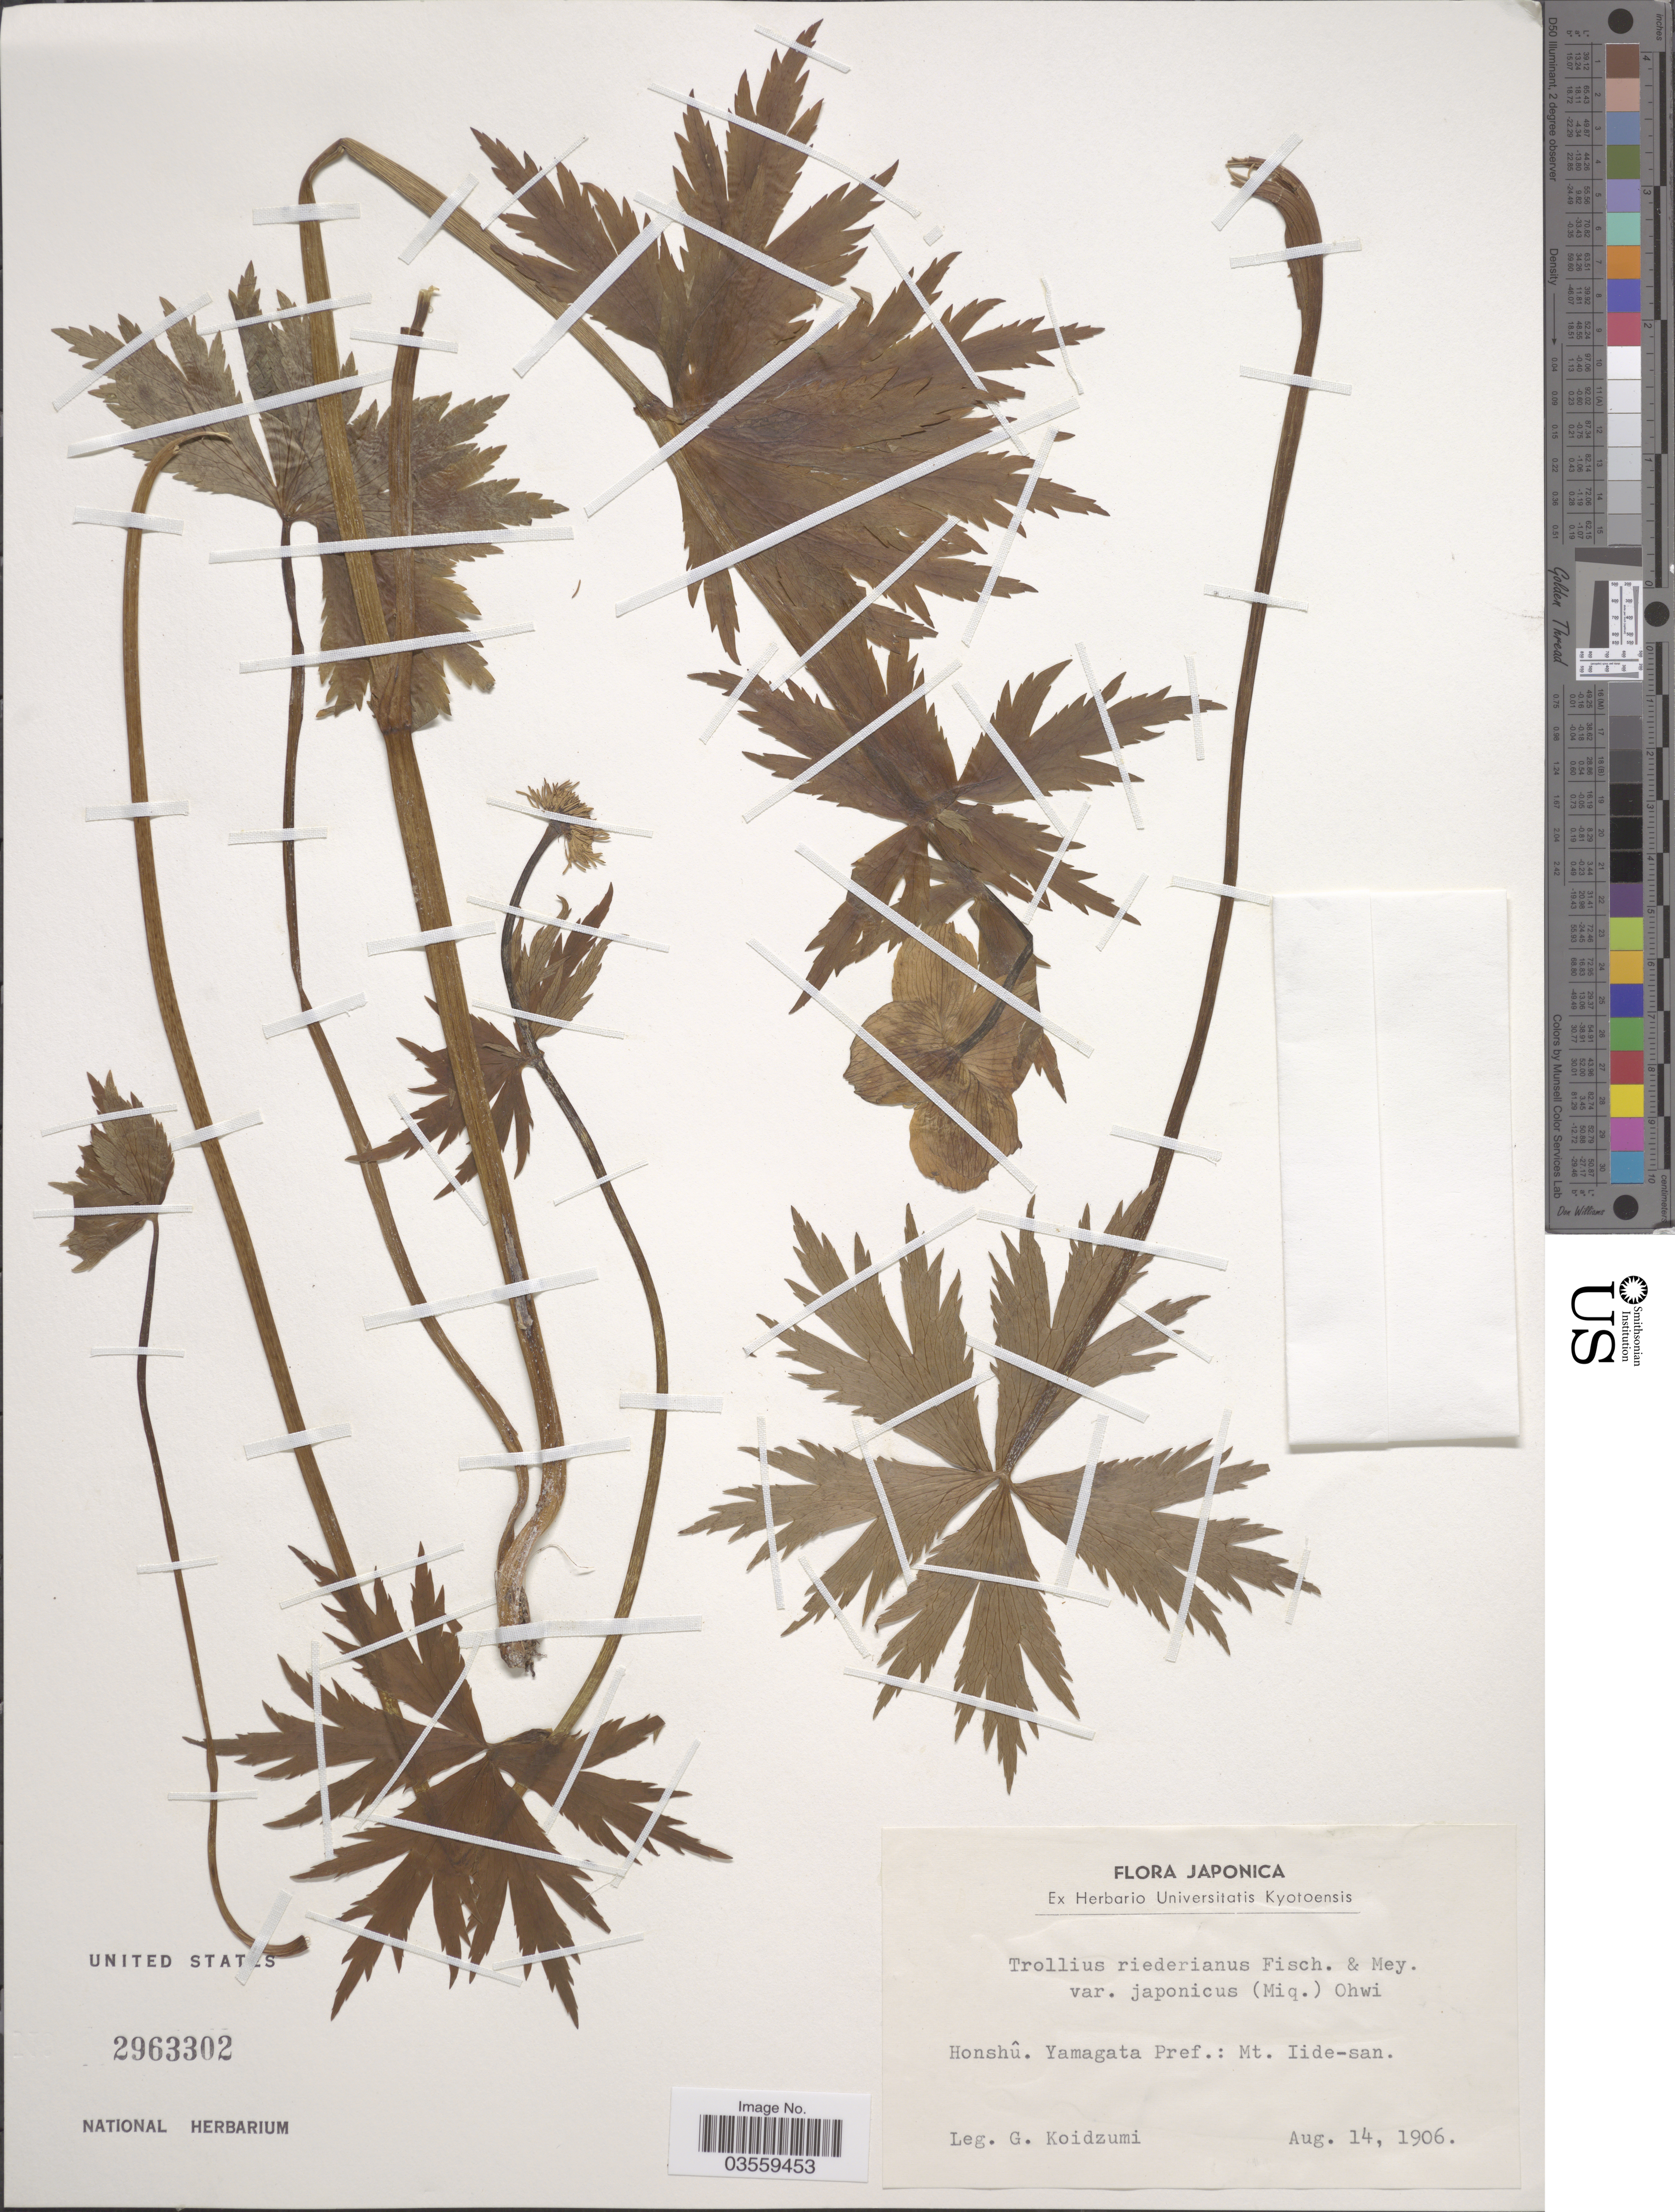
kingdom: Plantae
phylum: Tracheophyta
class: Magnoliopsida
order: Ranunculales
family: Ranunculaceae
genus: Trollius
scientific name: Trollius riederianus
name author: Fisch. & C.A. Mey.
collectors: G. Koidzumi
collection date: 1906-08-14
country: Japan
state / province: Yamagata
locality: Honshû. Yamagata Pref.: Mt. Iide-san.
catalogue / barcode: US 2963302